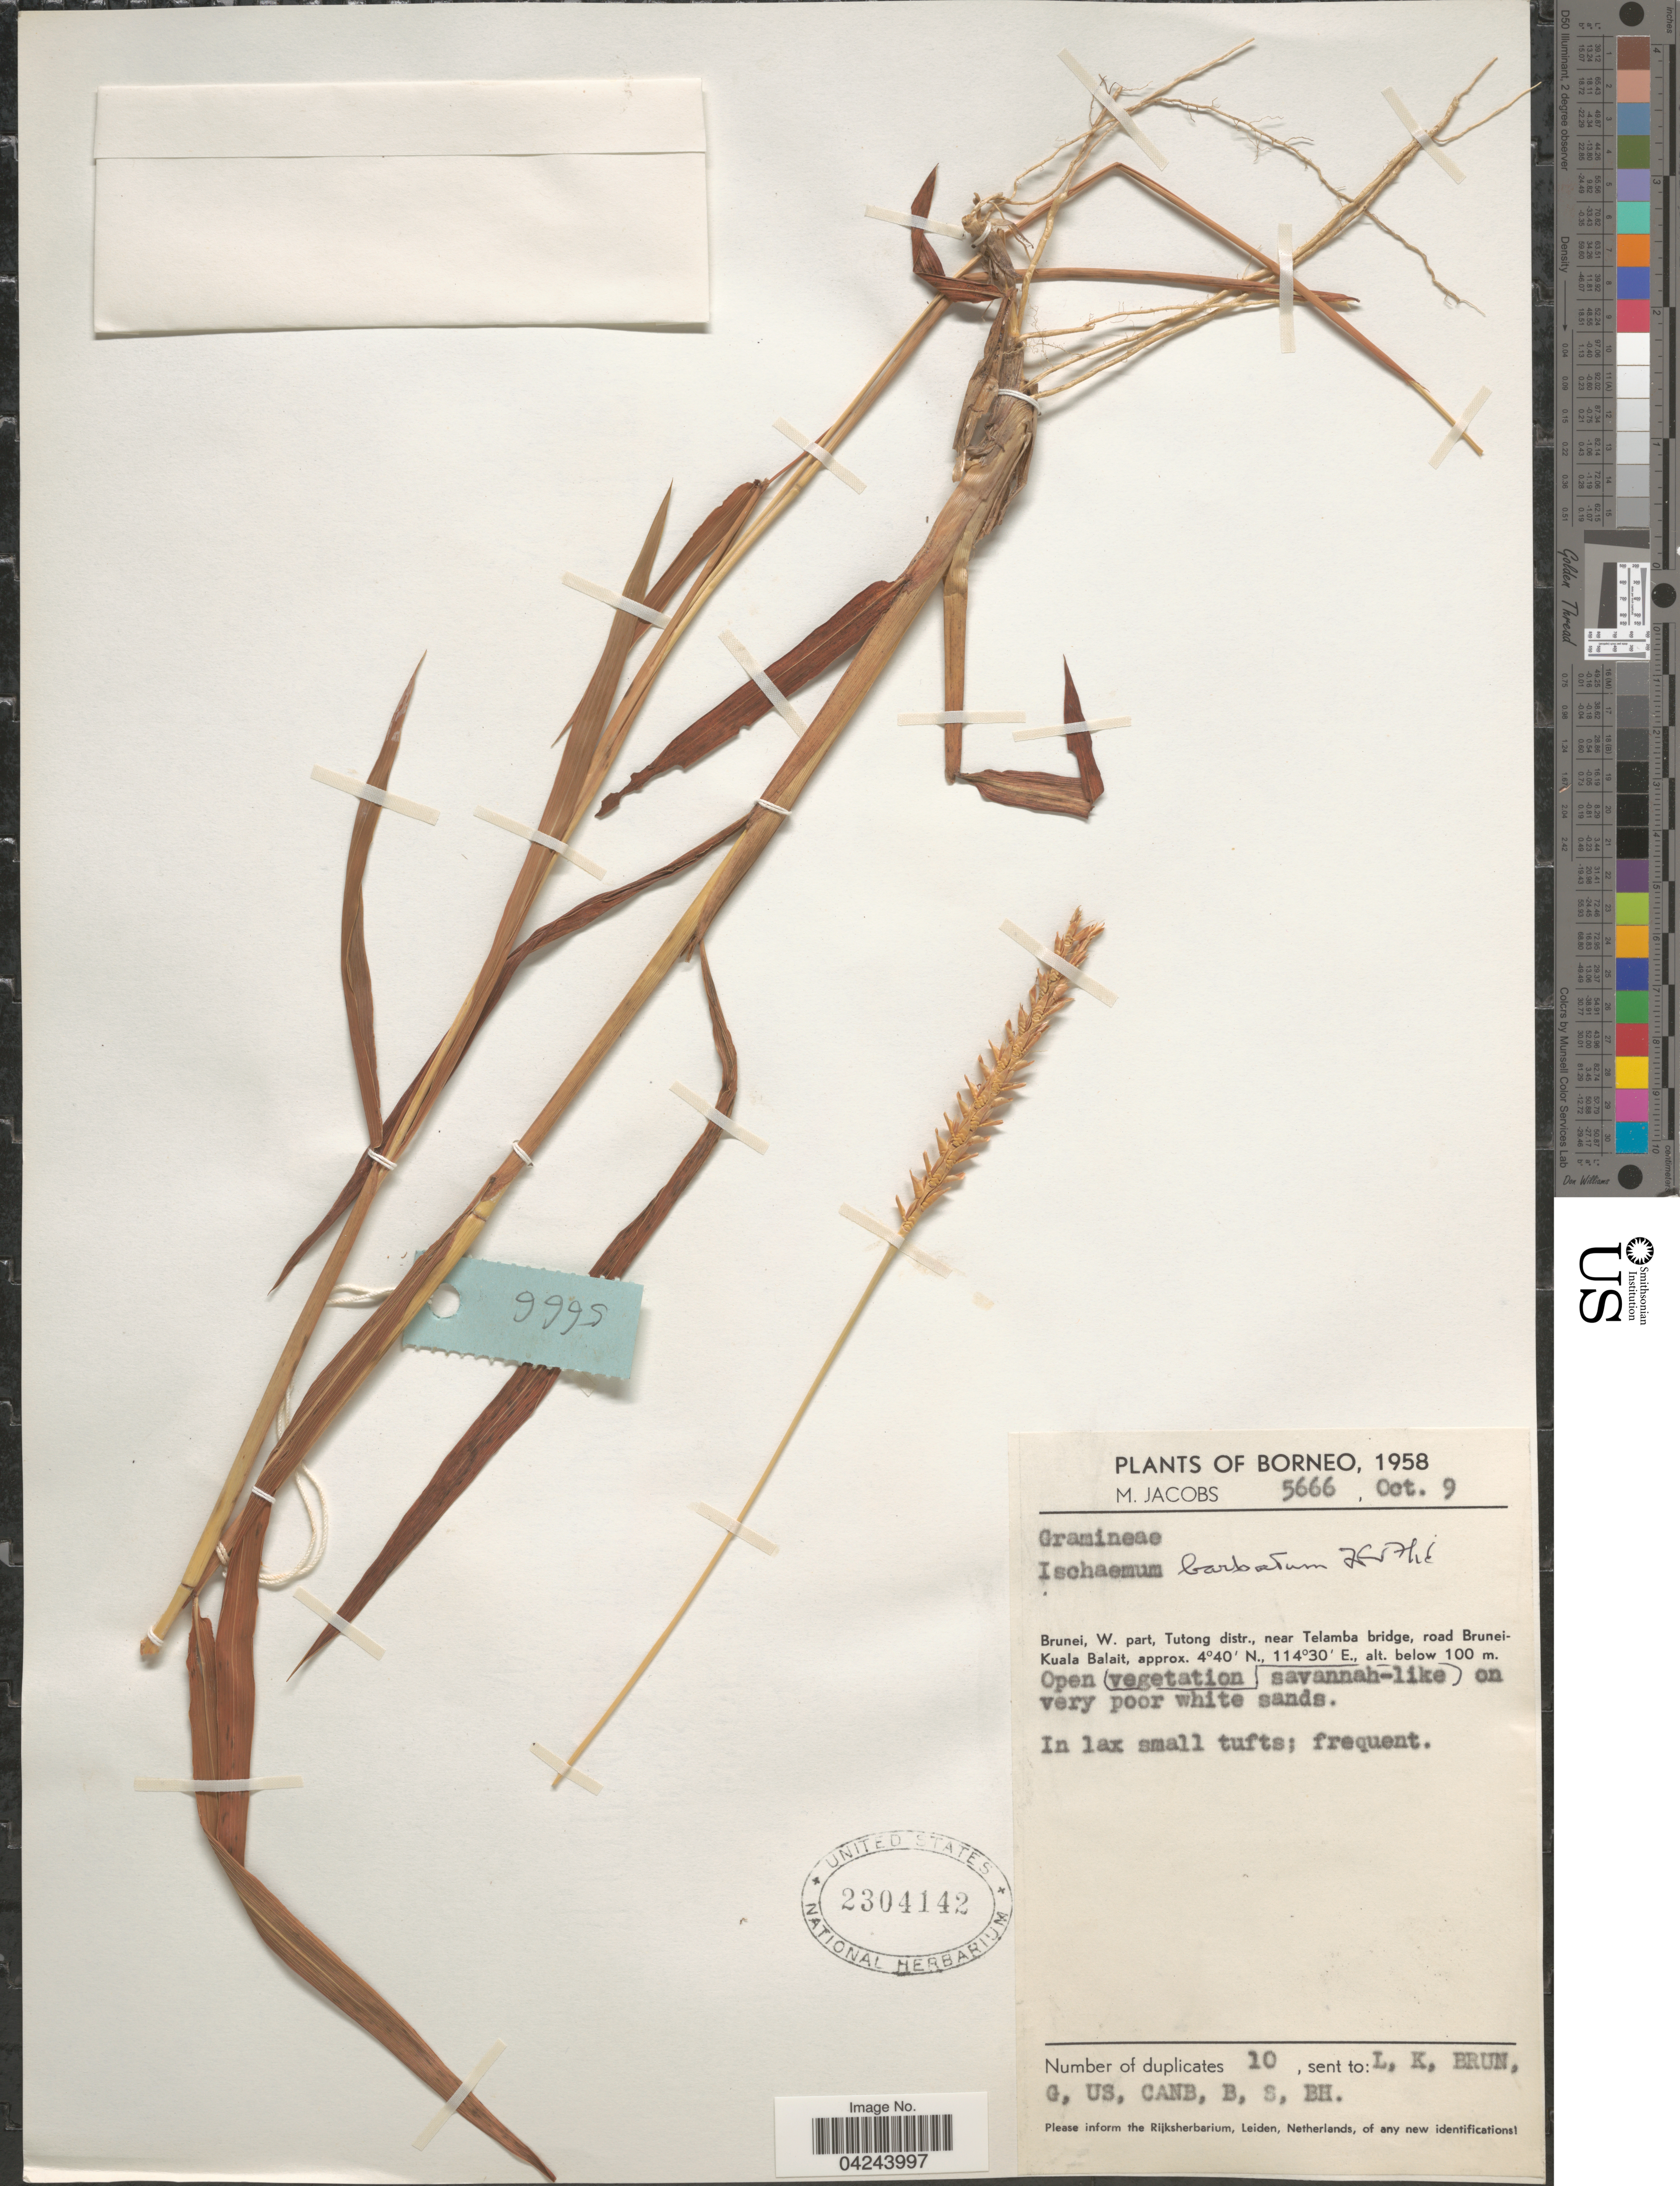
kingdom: Plantae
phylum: Tracheophyta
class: Liliopsida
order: Poales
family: Poaceae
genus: Ischaemum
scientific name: Ischaemum sp.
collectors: M. Jacobs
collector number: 5666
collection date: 1958-10-09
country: Brunei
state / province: Brunei and Muara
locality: Borneo. Brunei, W. part, Tutong distr., near Telamba bridge, road Brunei-Kuala Balait.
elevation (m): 100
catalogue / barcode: US 2304142